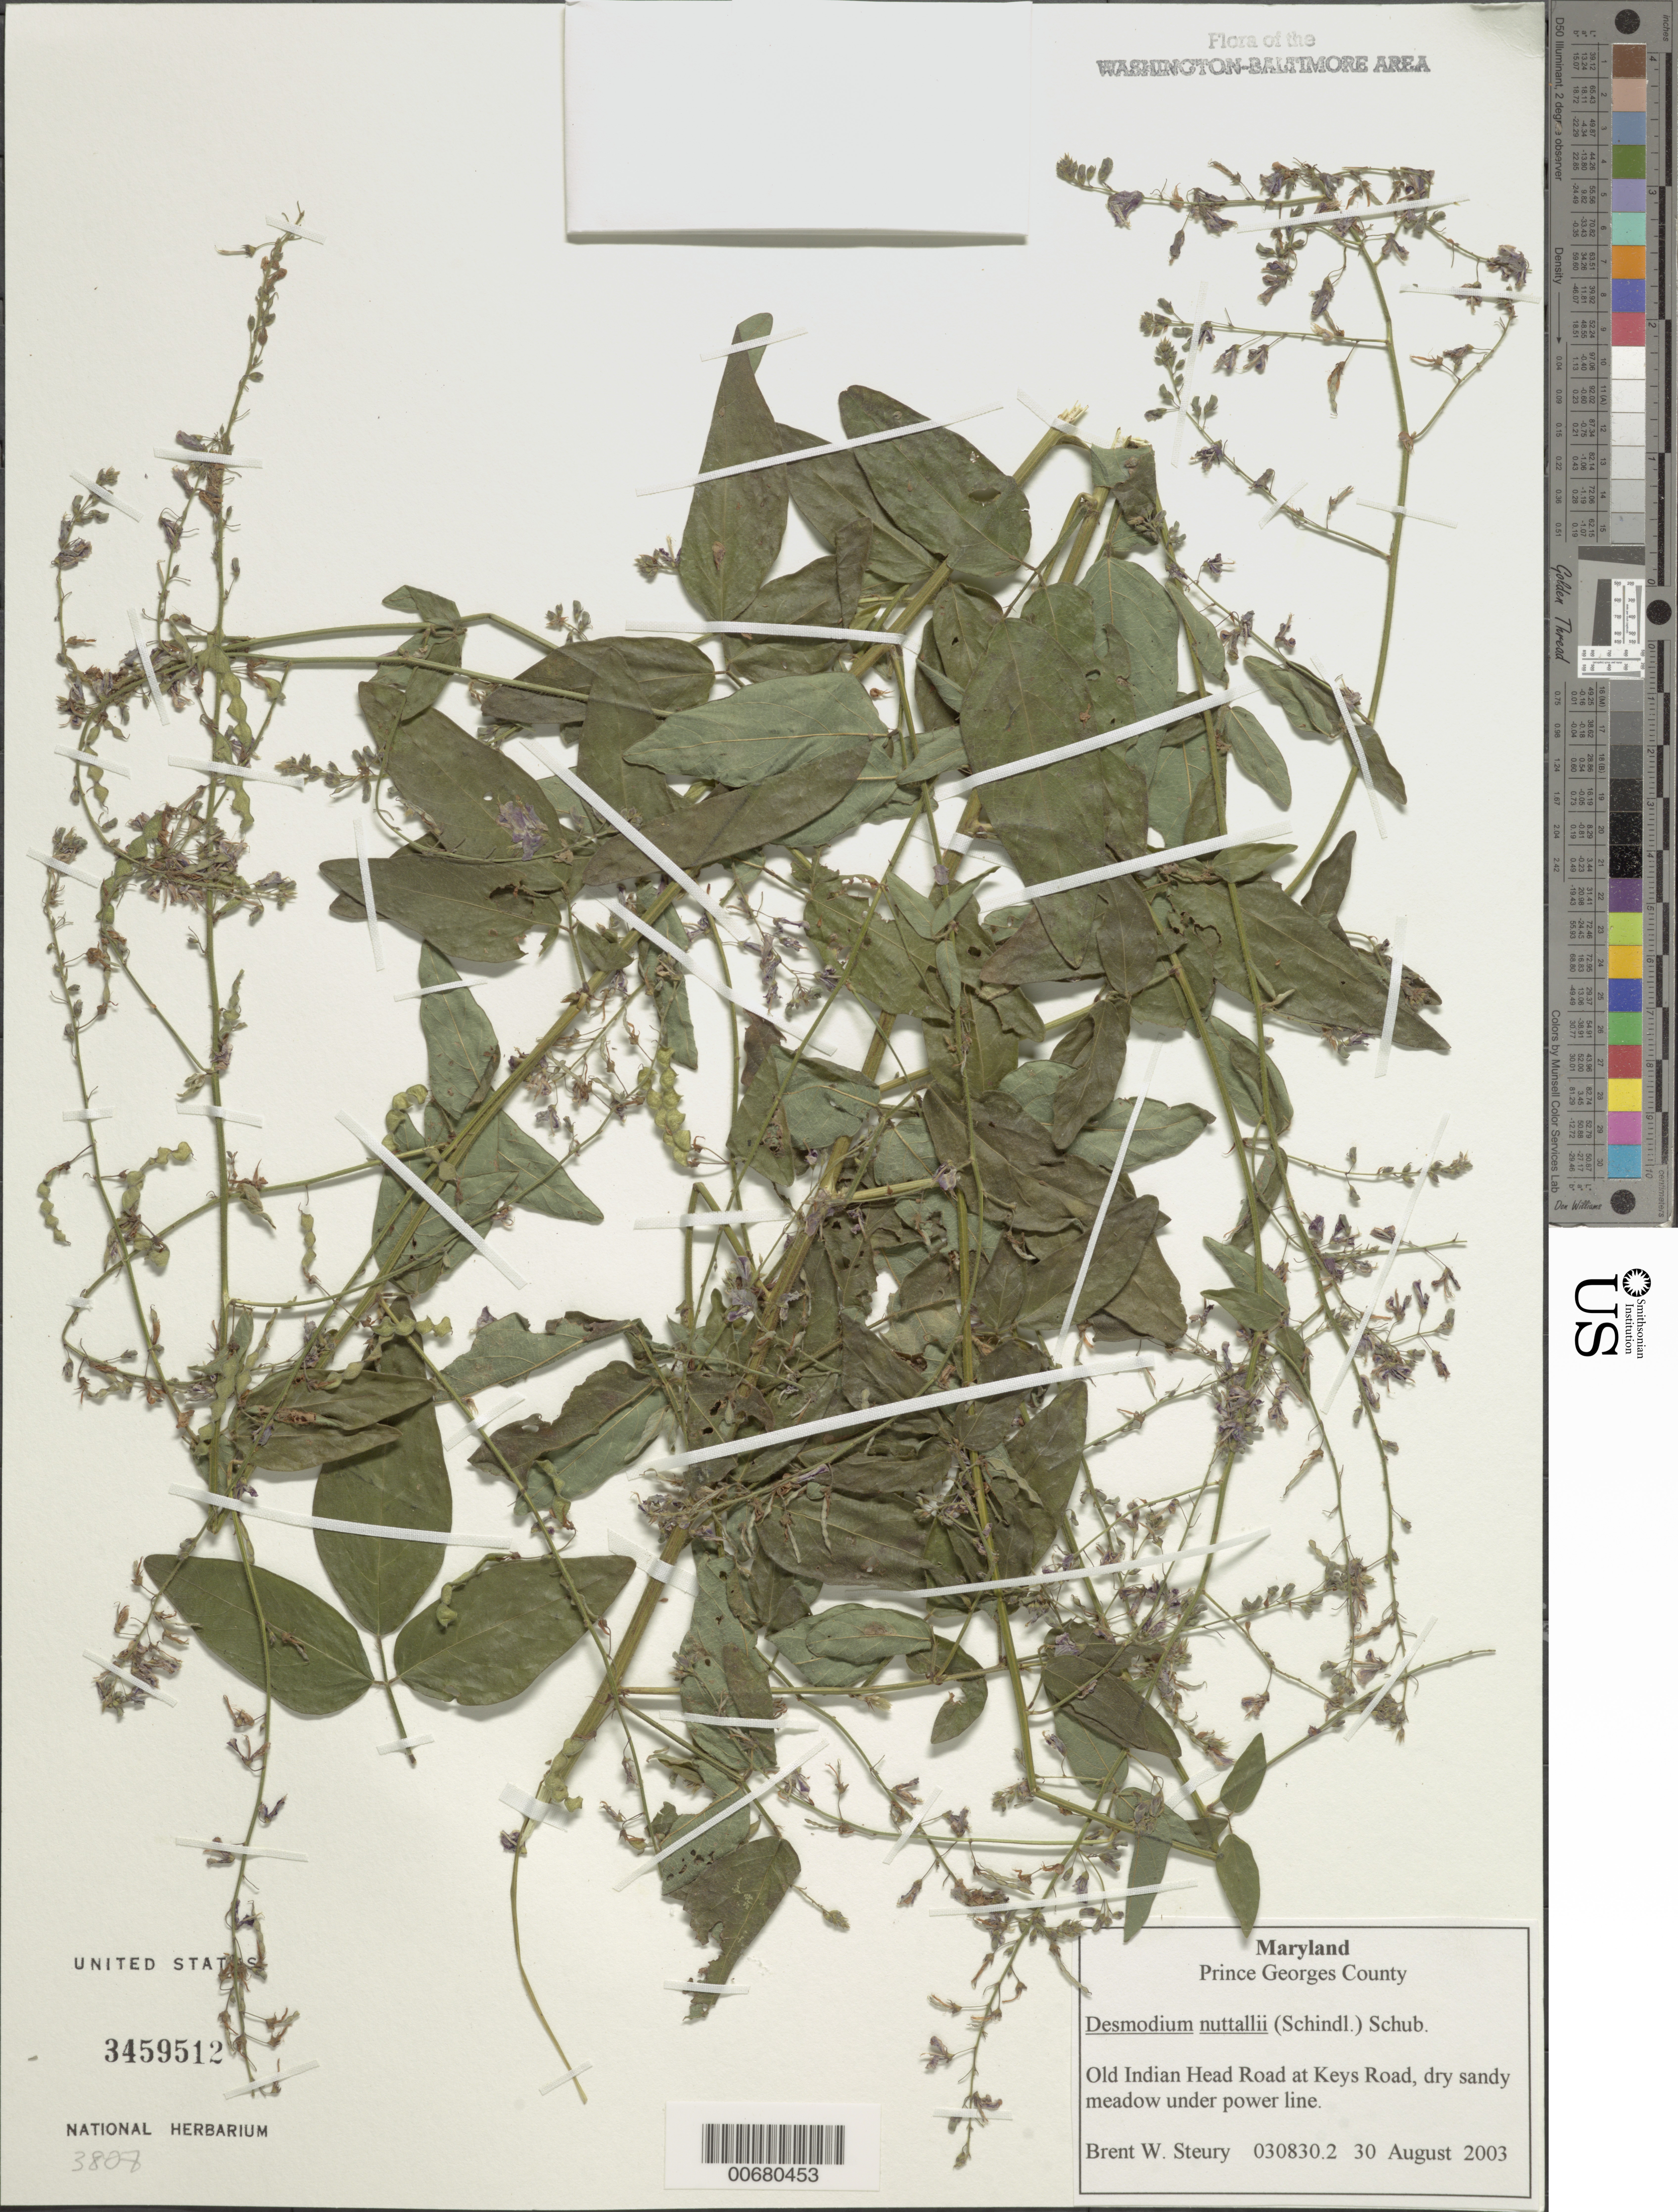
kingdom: Plantae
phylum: Tracheophyta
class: Magnoliopsida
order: Fabales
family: Fabaceae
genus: Desmodium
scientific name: Desmodium viridiflorum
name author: (L.) DC.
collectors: B. Steury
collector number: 030830.2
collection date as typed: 30 Aug 2003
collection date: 2003-08-30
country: United States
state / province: Maryland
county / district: Prince George's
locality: Old Indian Head Road at Keys Road.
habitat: Dry sandy meadow under power line.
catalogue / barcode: US 3459512